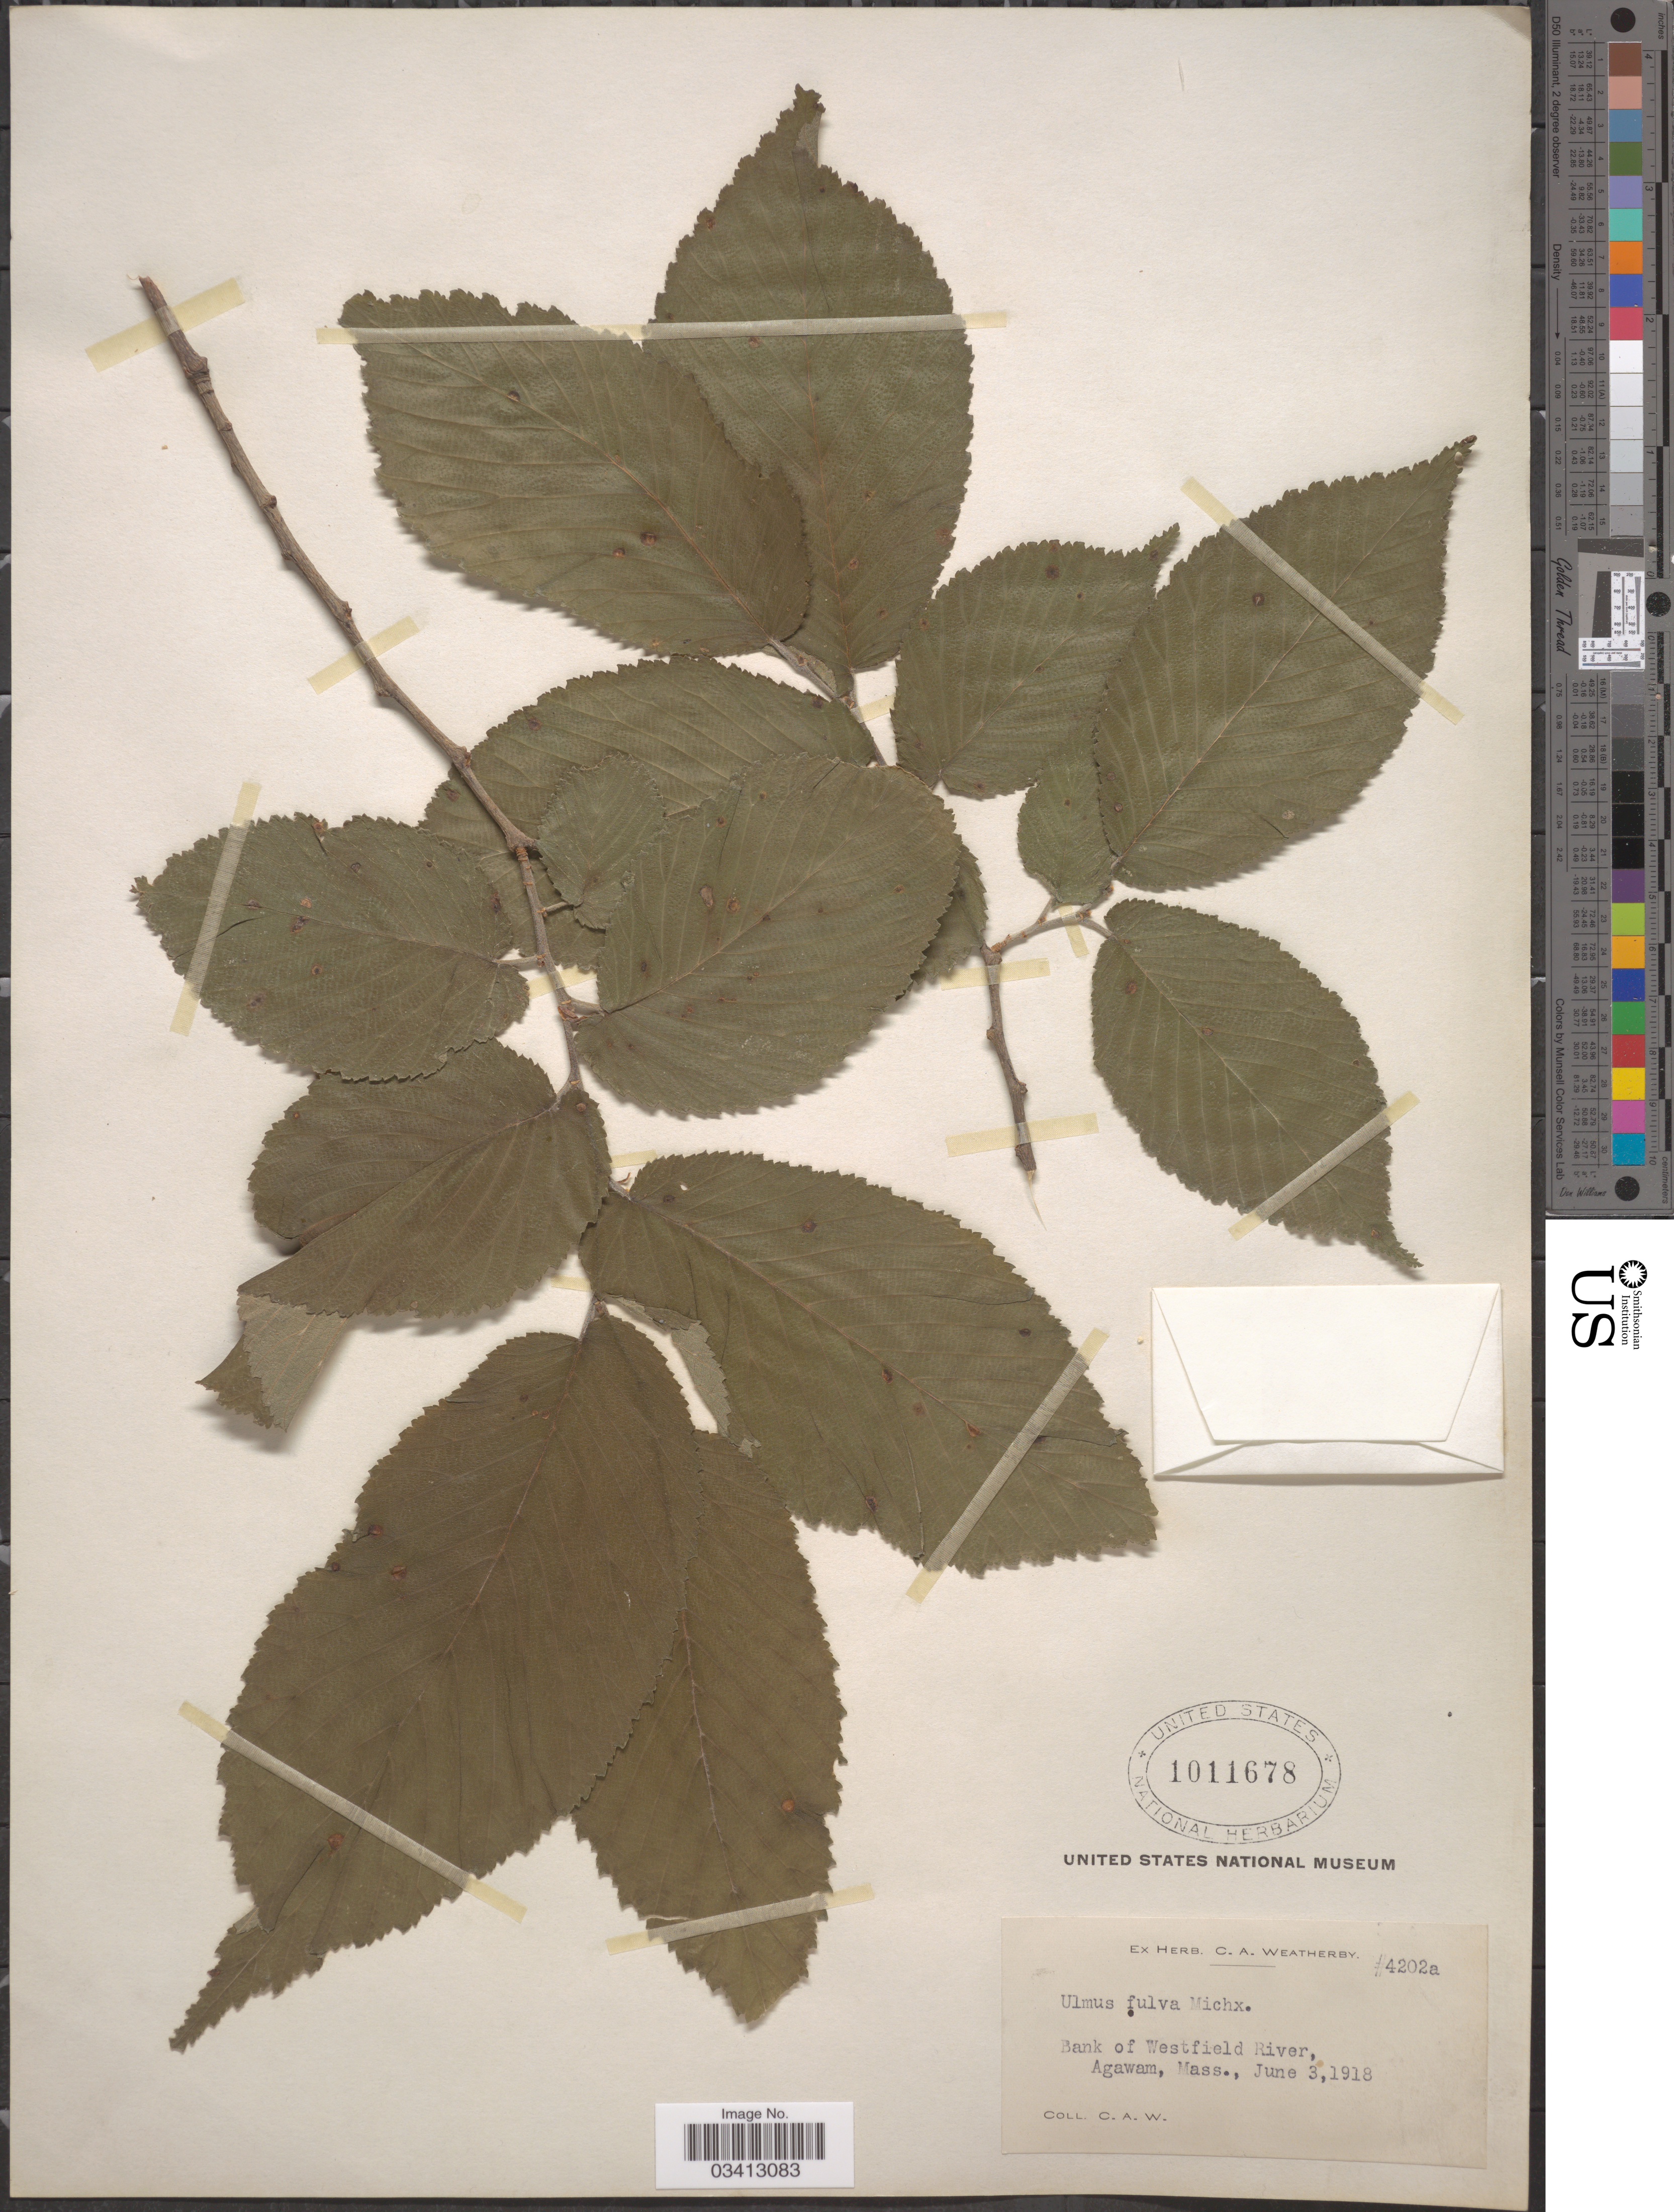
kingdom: Plantae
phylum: Tracheophyta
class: Magnoliopsida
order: Rosales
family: Ulmaceae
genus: Ulmus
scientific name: Ulmus rubra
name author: Muhl.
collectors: C. A. Weatherby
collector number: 4202a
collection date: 1918-06-03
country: United States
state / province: Massachusetts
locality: Bank of Westfield River, Agawam.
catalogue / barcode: US 1011678